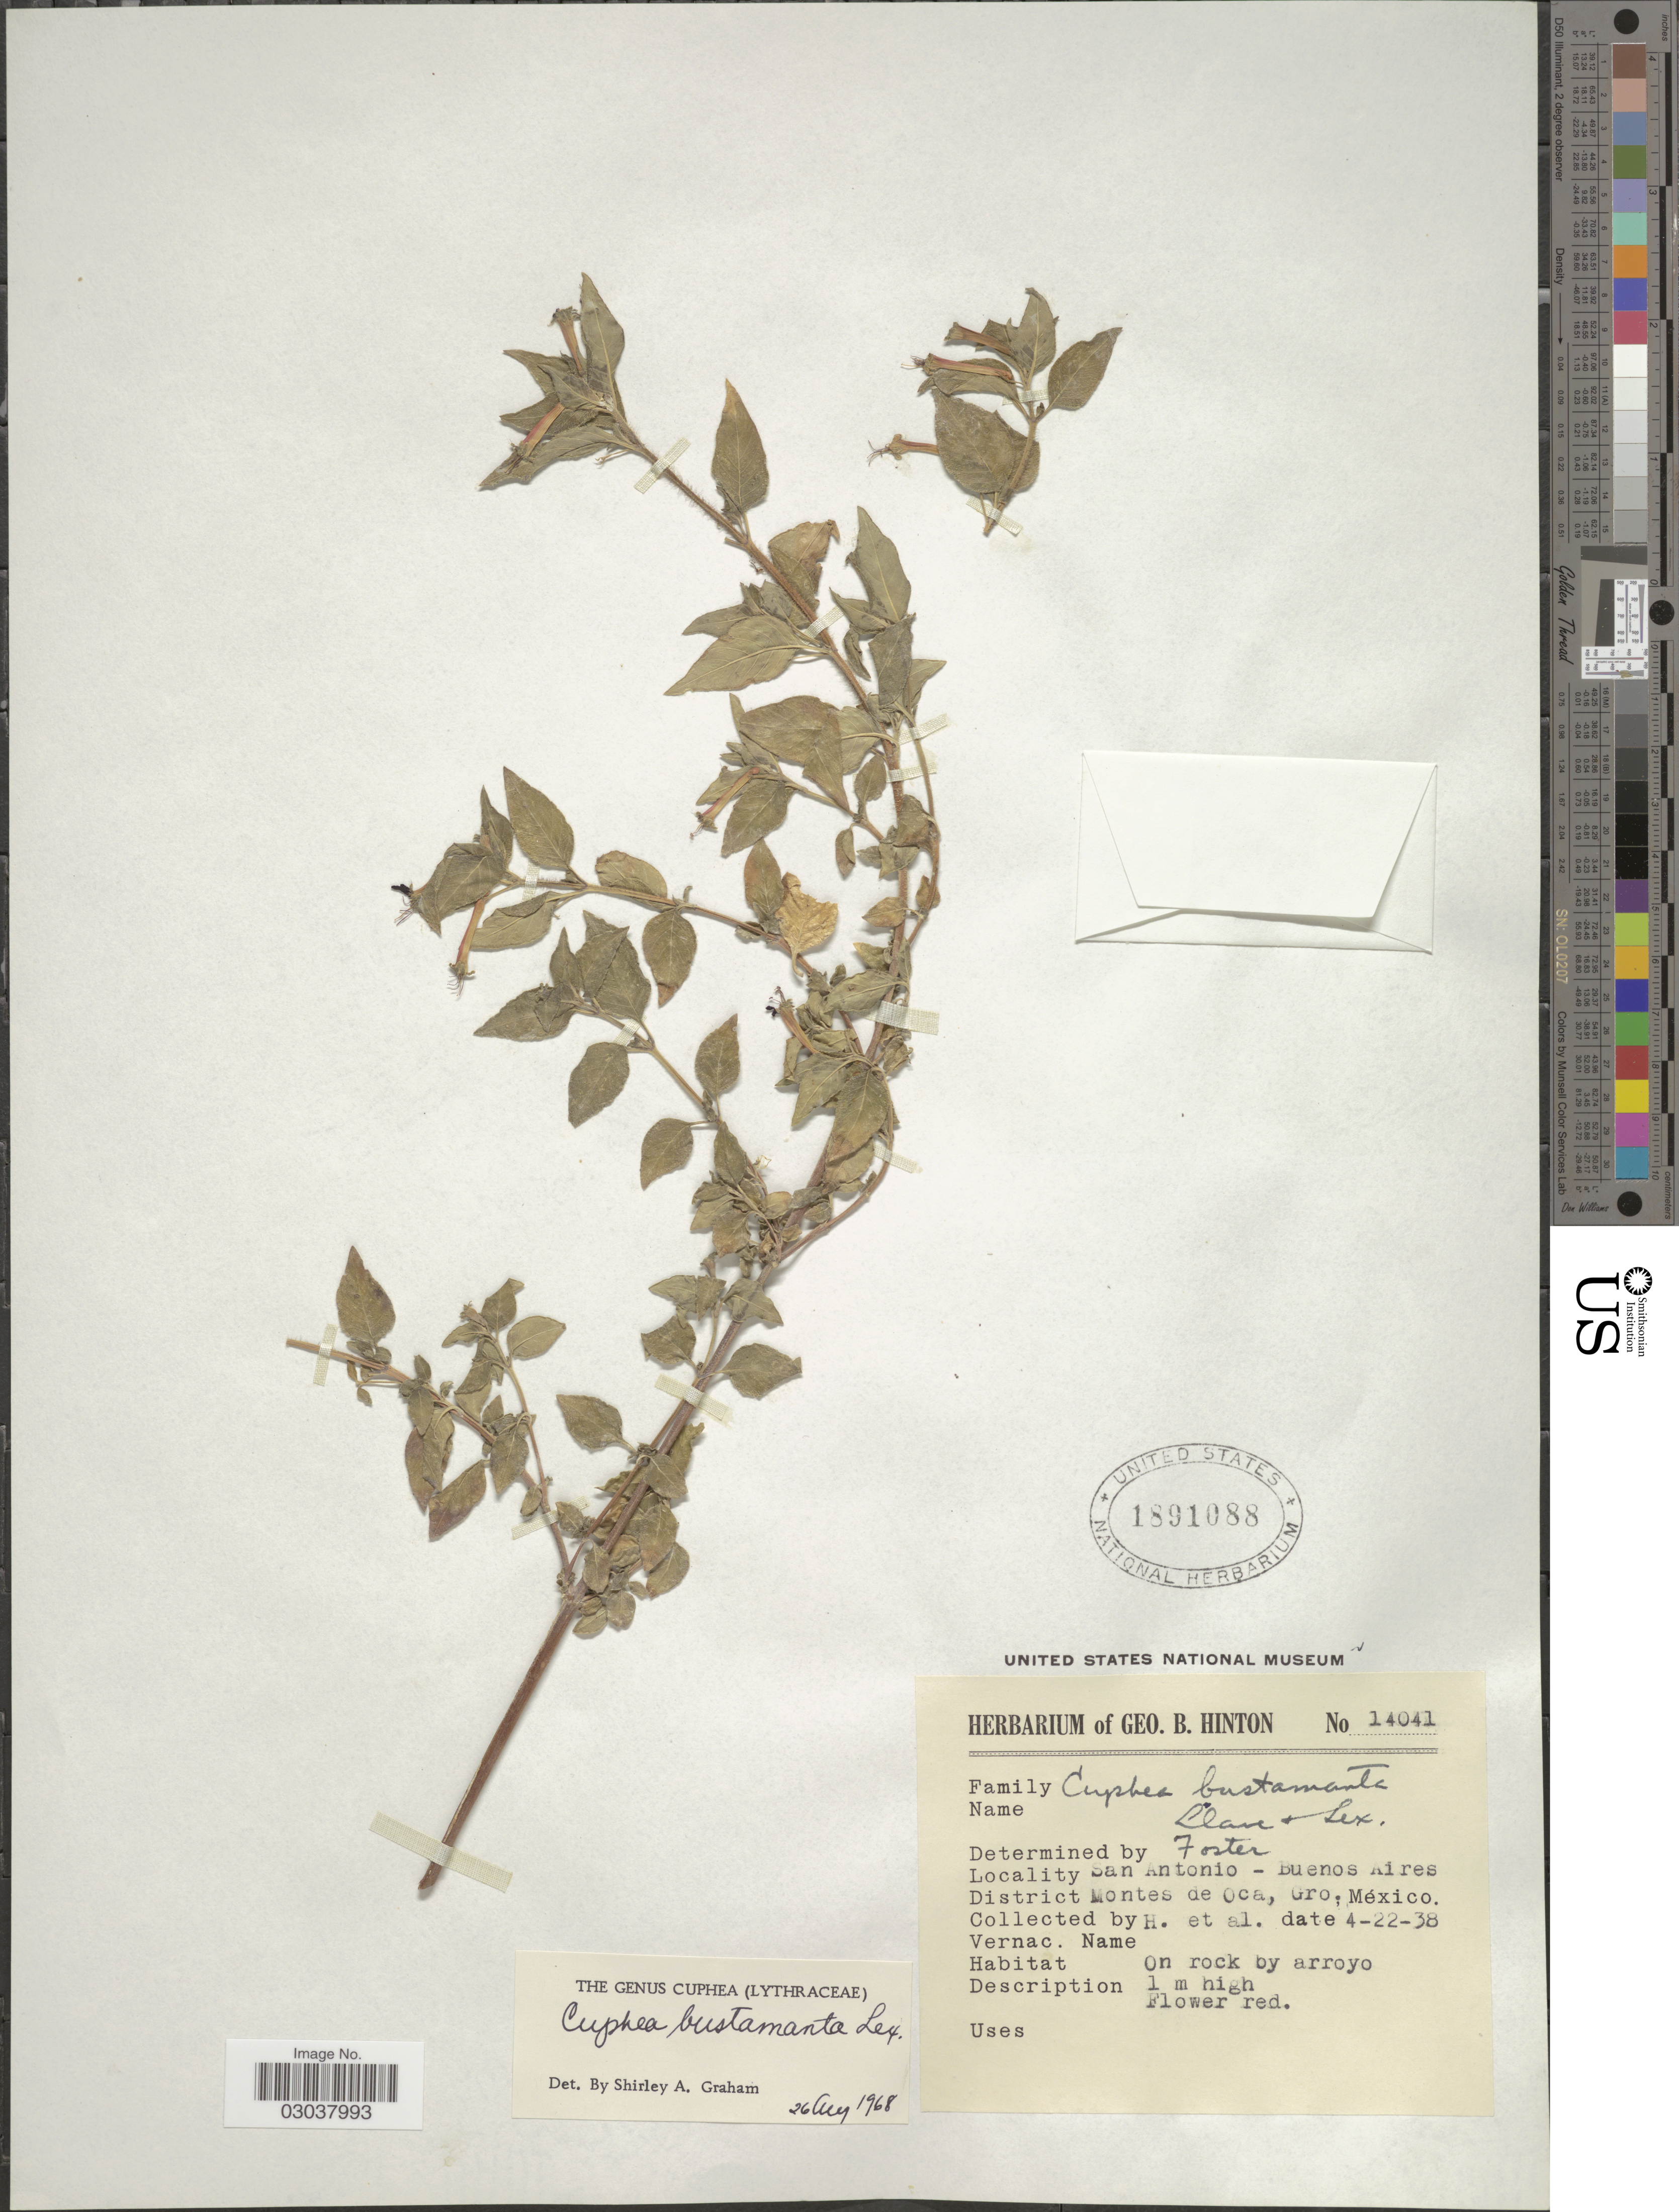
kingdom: Plantae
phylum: Tracheophyta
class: Magnoliopsida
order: Myrtales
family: Lythraceae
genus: Cuphea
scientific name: Cuphea bustamanta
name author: Lex.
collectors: G. B. Hinton & et al.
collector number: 14041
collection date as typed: Transcribed d/m/y: 22/4/38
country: Mexico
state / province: Guerrero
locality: San Antonio - Buenos Aires. District Montes de Oca, Gro.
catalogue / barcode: US 1891088